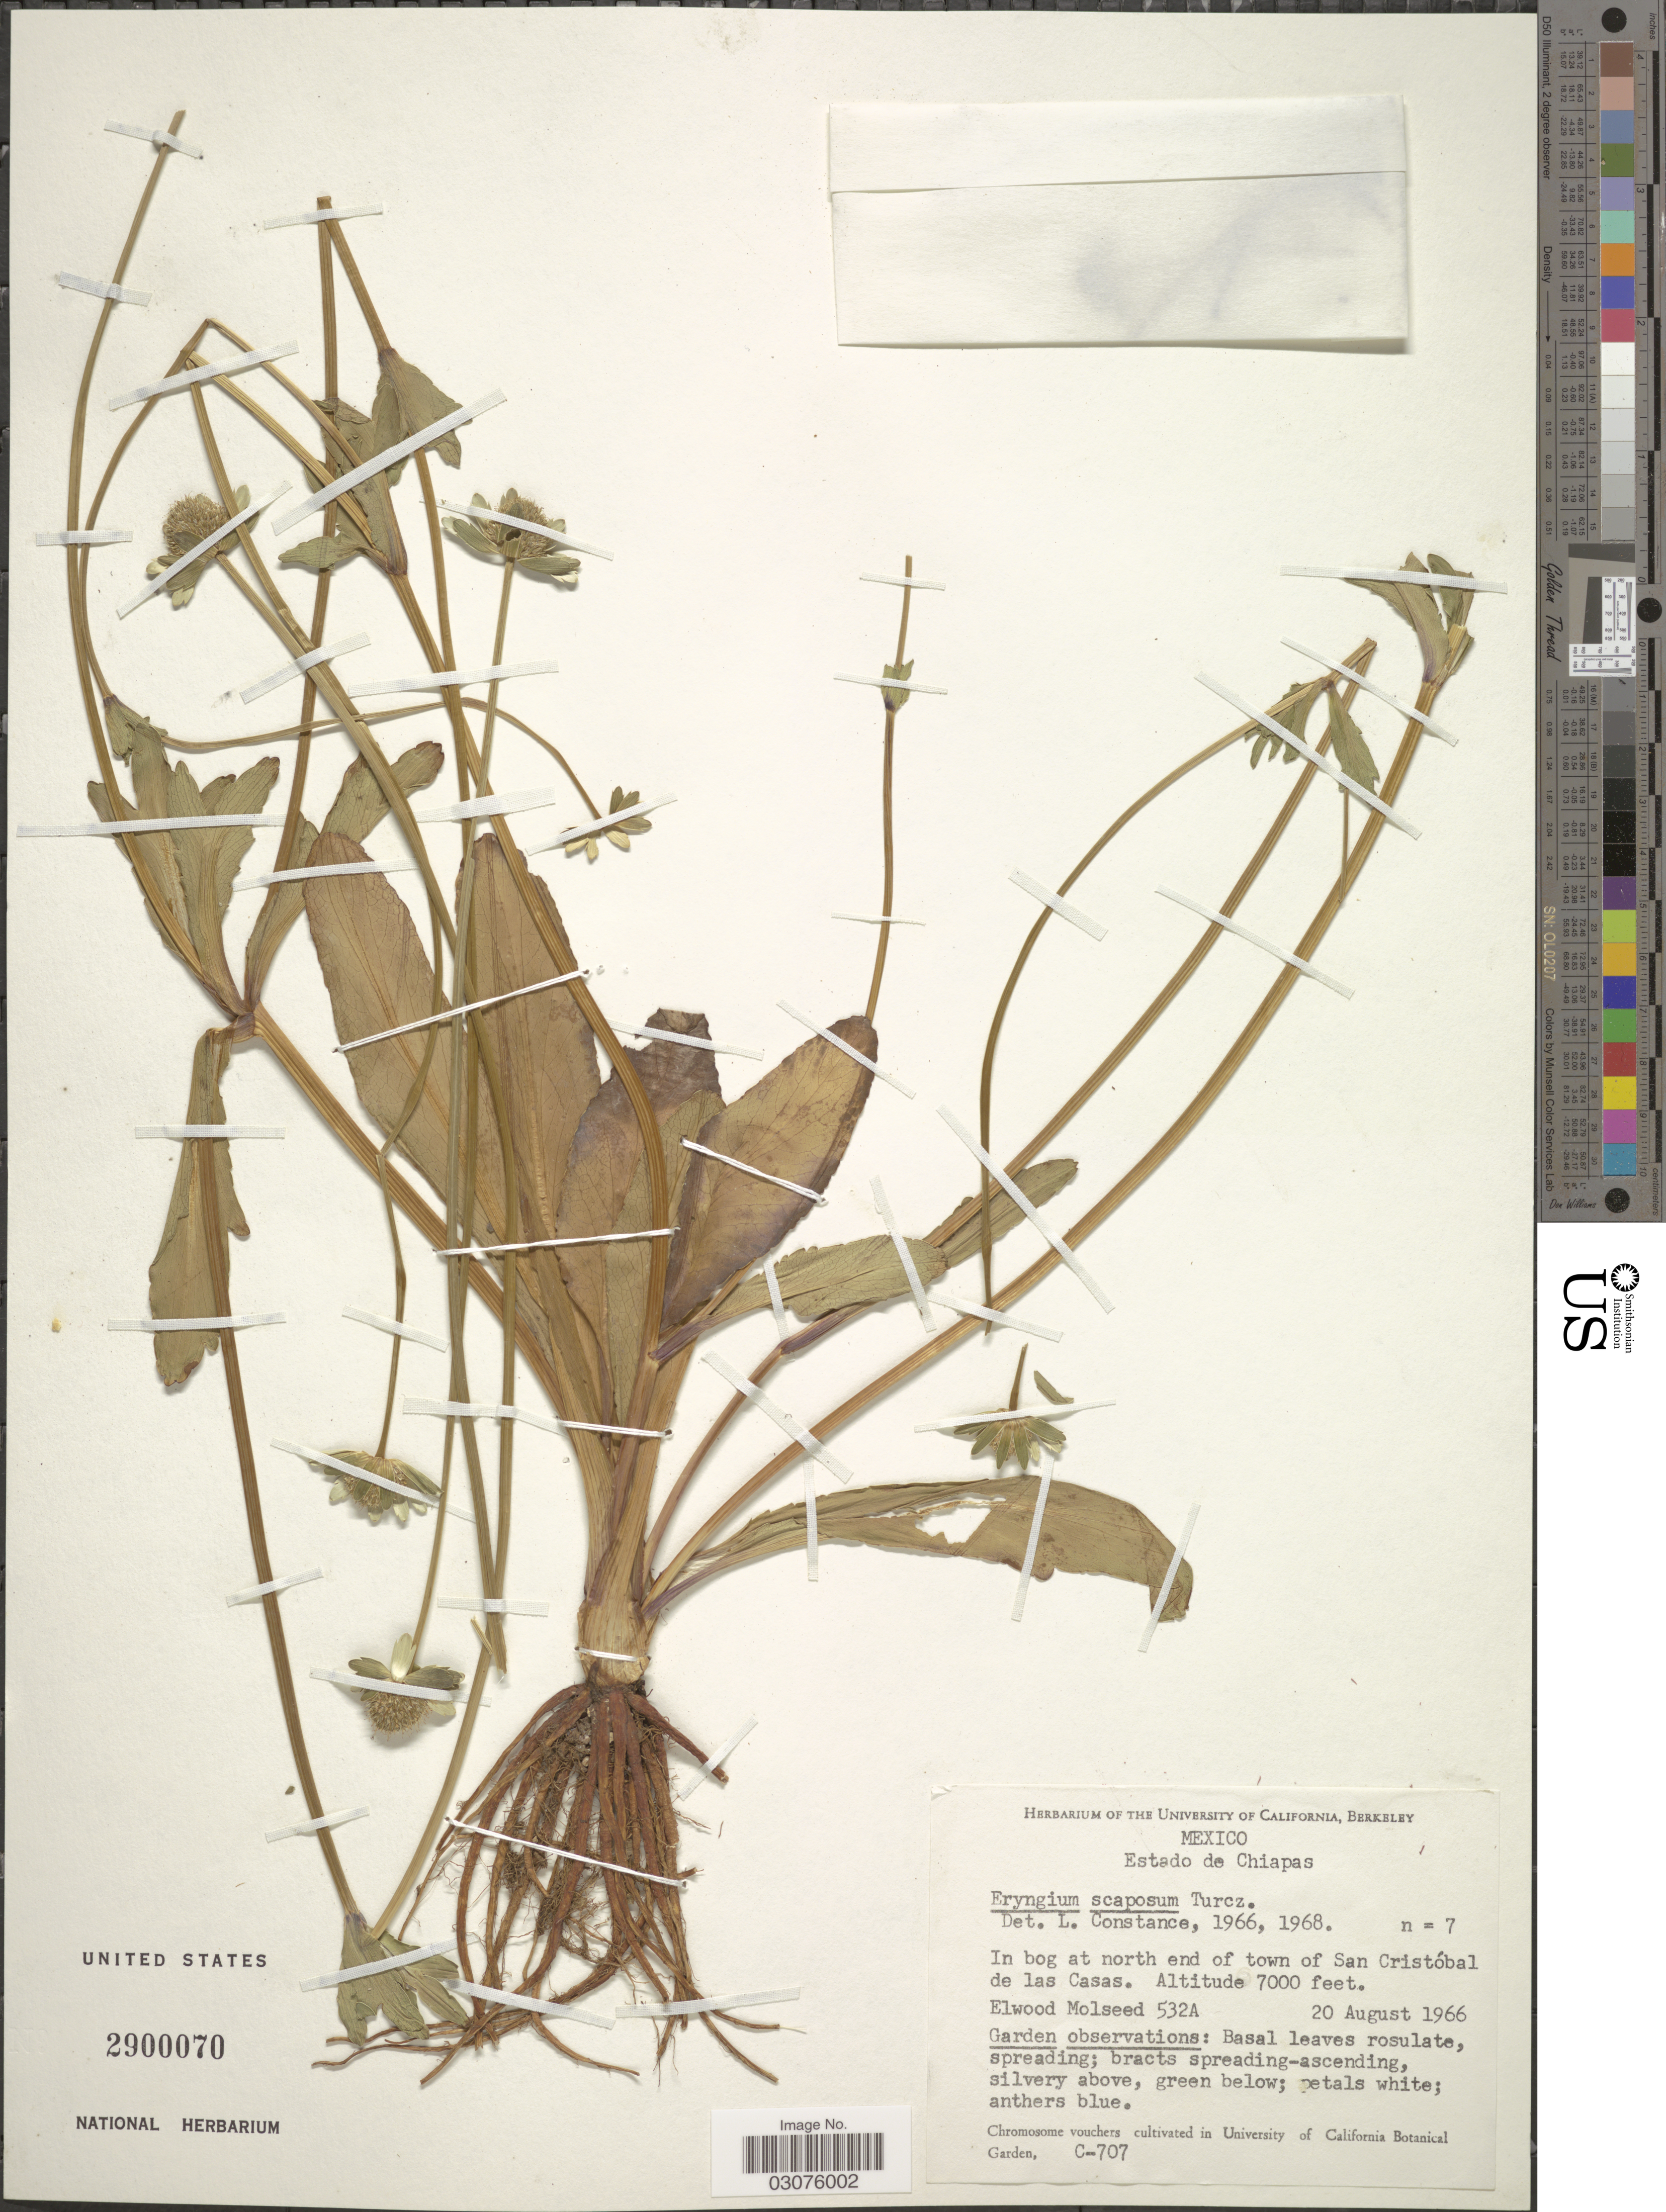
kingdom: Plantae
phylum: Tracheophyta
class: Magnoliopsida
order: Apiales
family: Apiaceae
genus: Eryngium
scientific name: Eryngium scaposum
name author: Turcz.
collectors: E. Molseed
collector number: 532A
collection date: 1966-08-20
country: Mexico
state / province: Chiapas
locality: Estado de Chiapas. In bog at north end of town of San Cristóbal de las Casas.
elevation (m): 2134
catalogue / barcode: US 2900070